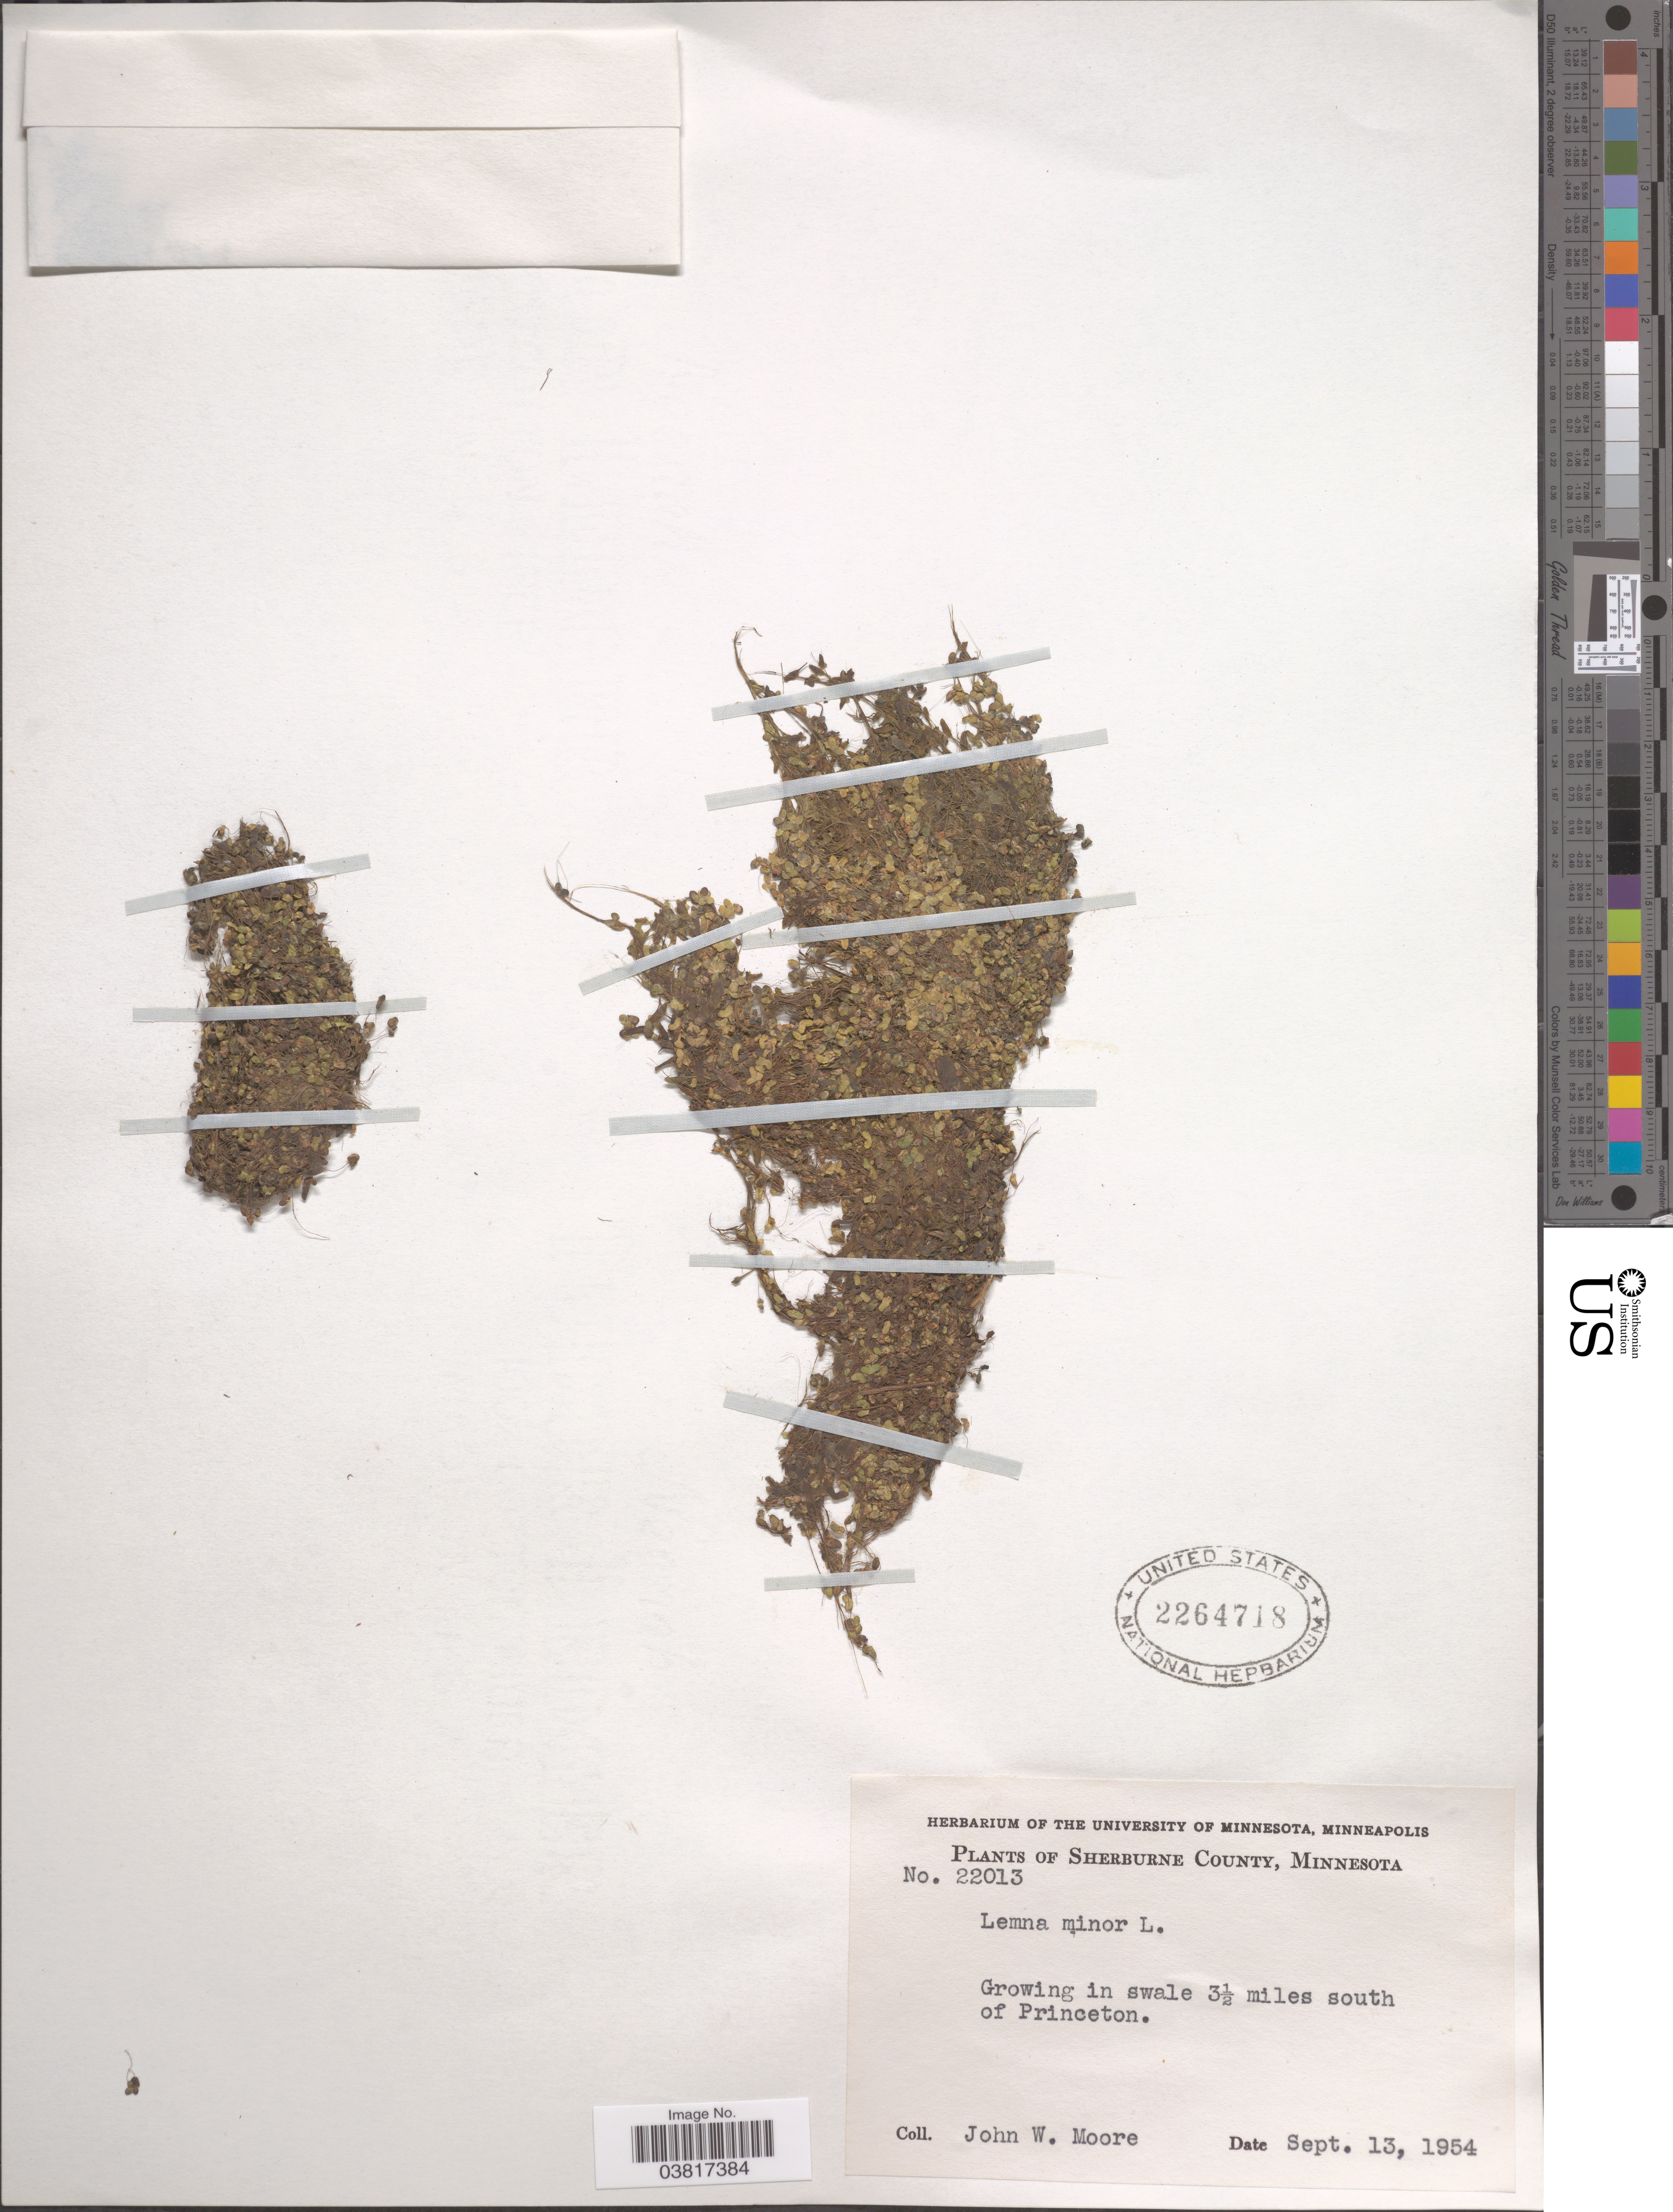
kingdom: Plantae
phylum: Tracheophyta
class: Liliopsida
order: Alismatales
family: Araceae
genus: Lemna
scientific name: Lemna minor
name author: L.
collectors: J. Moore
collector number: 22013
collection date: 1954-09-13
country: United States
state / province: Minnesota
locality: Sherburne County. Growing in swale 3½ miles south of Princeton.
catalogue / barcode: US 2264718